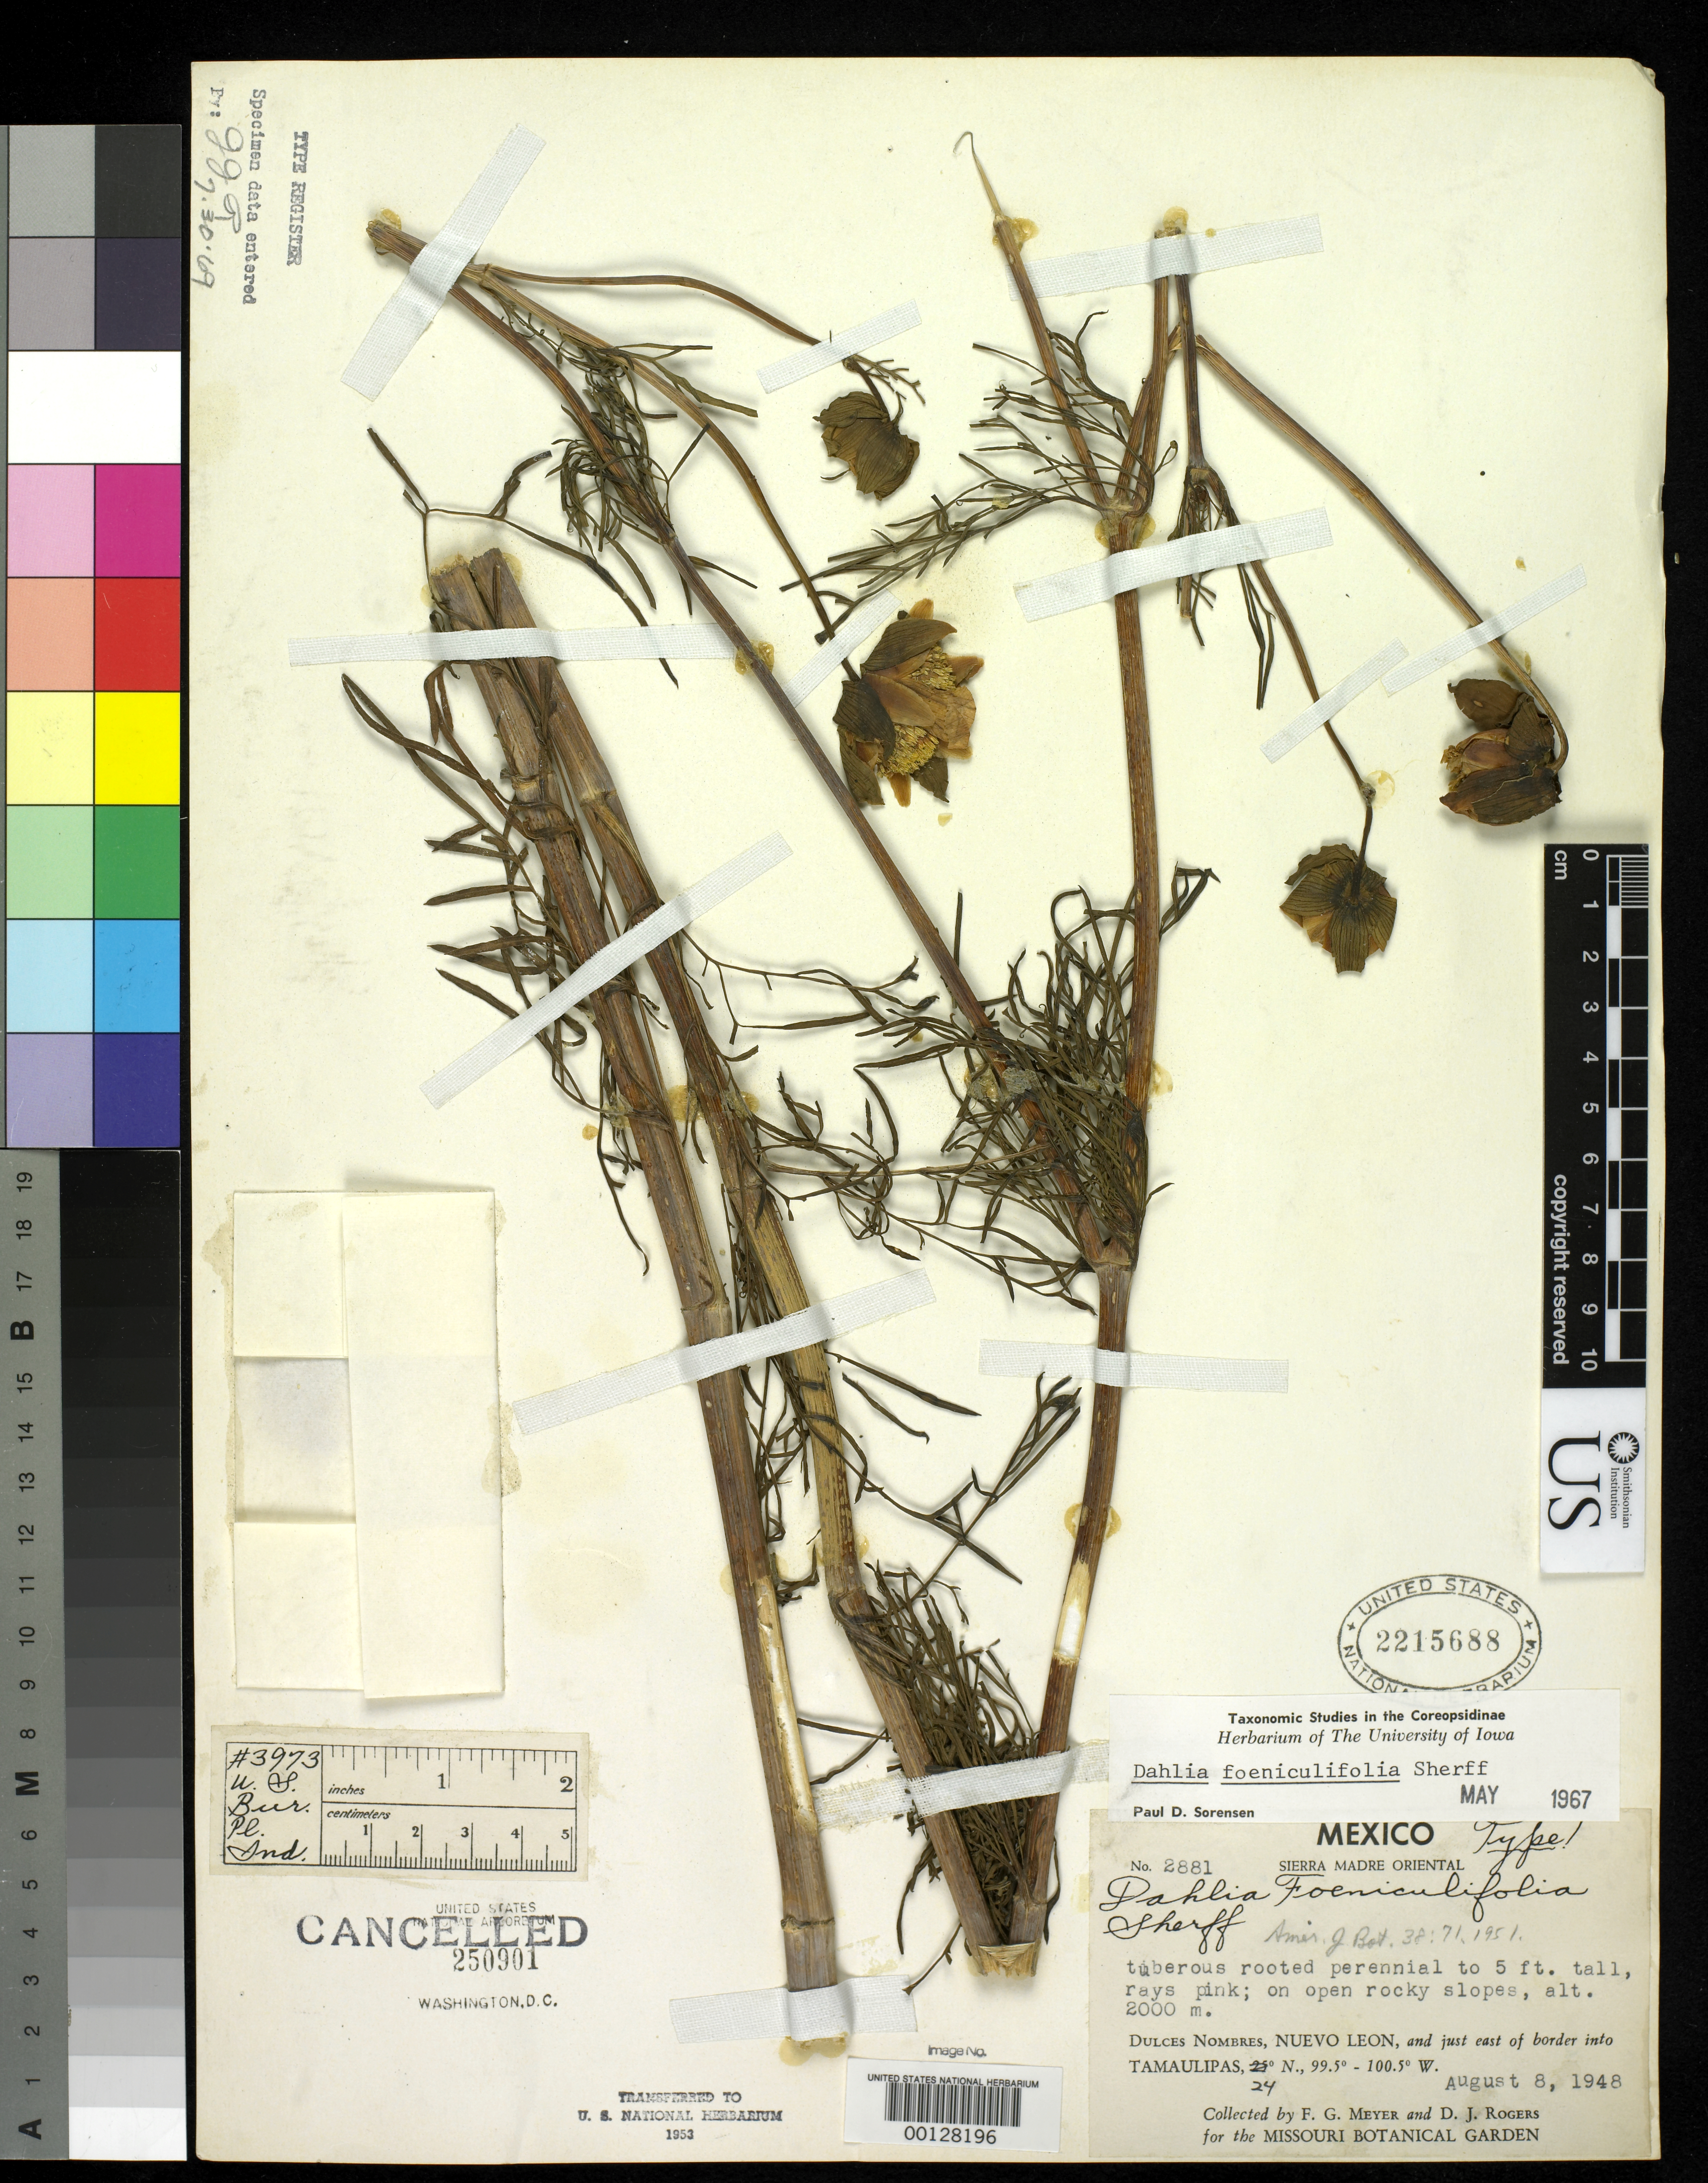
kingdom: Plantae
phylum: Tracheophyta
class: Magnoliopsida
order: Asterales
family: Asteraceae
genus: Dahlia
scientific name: Dahlia foeniculifolia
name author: Sherff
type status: Holotype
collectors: F. G. Meyer & D. J. Rogers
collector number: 2881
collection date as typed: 08 Aug 1948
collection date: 1948-08-08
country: Mexico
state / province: Nuevo León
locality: Dulces Nombres, just E of border into Tamaulipas.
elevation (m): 2000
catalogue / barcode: US 2215688